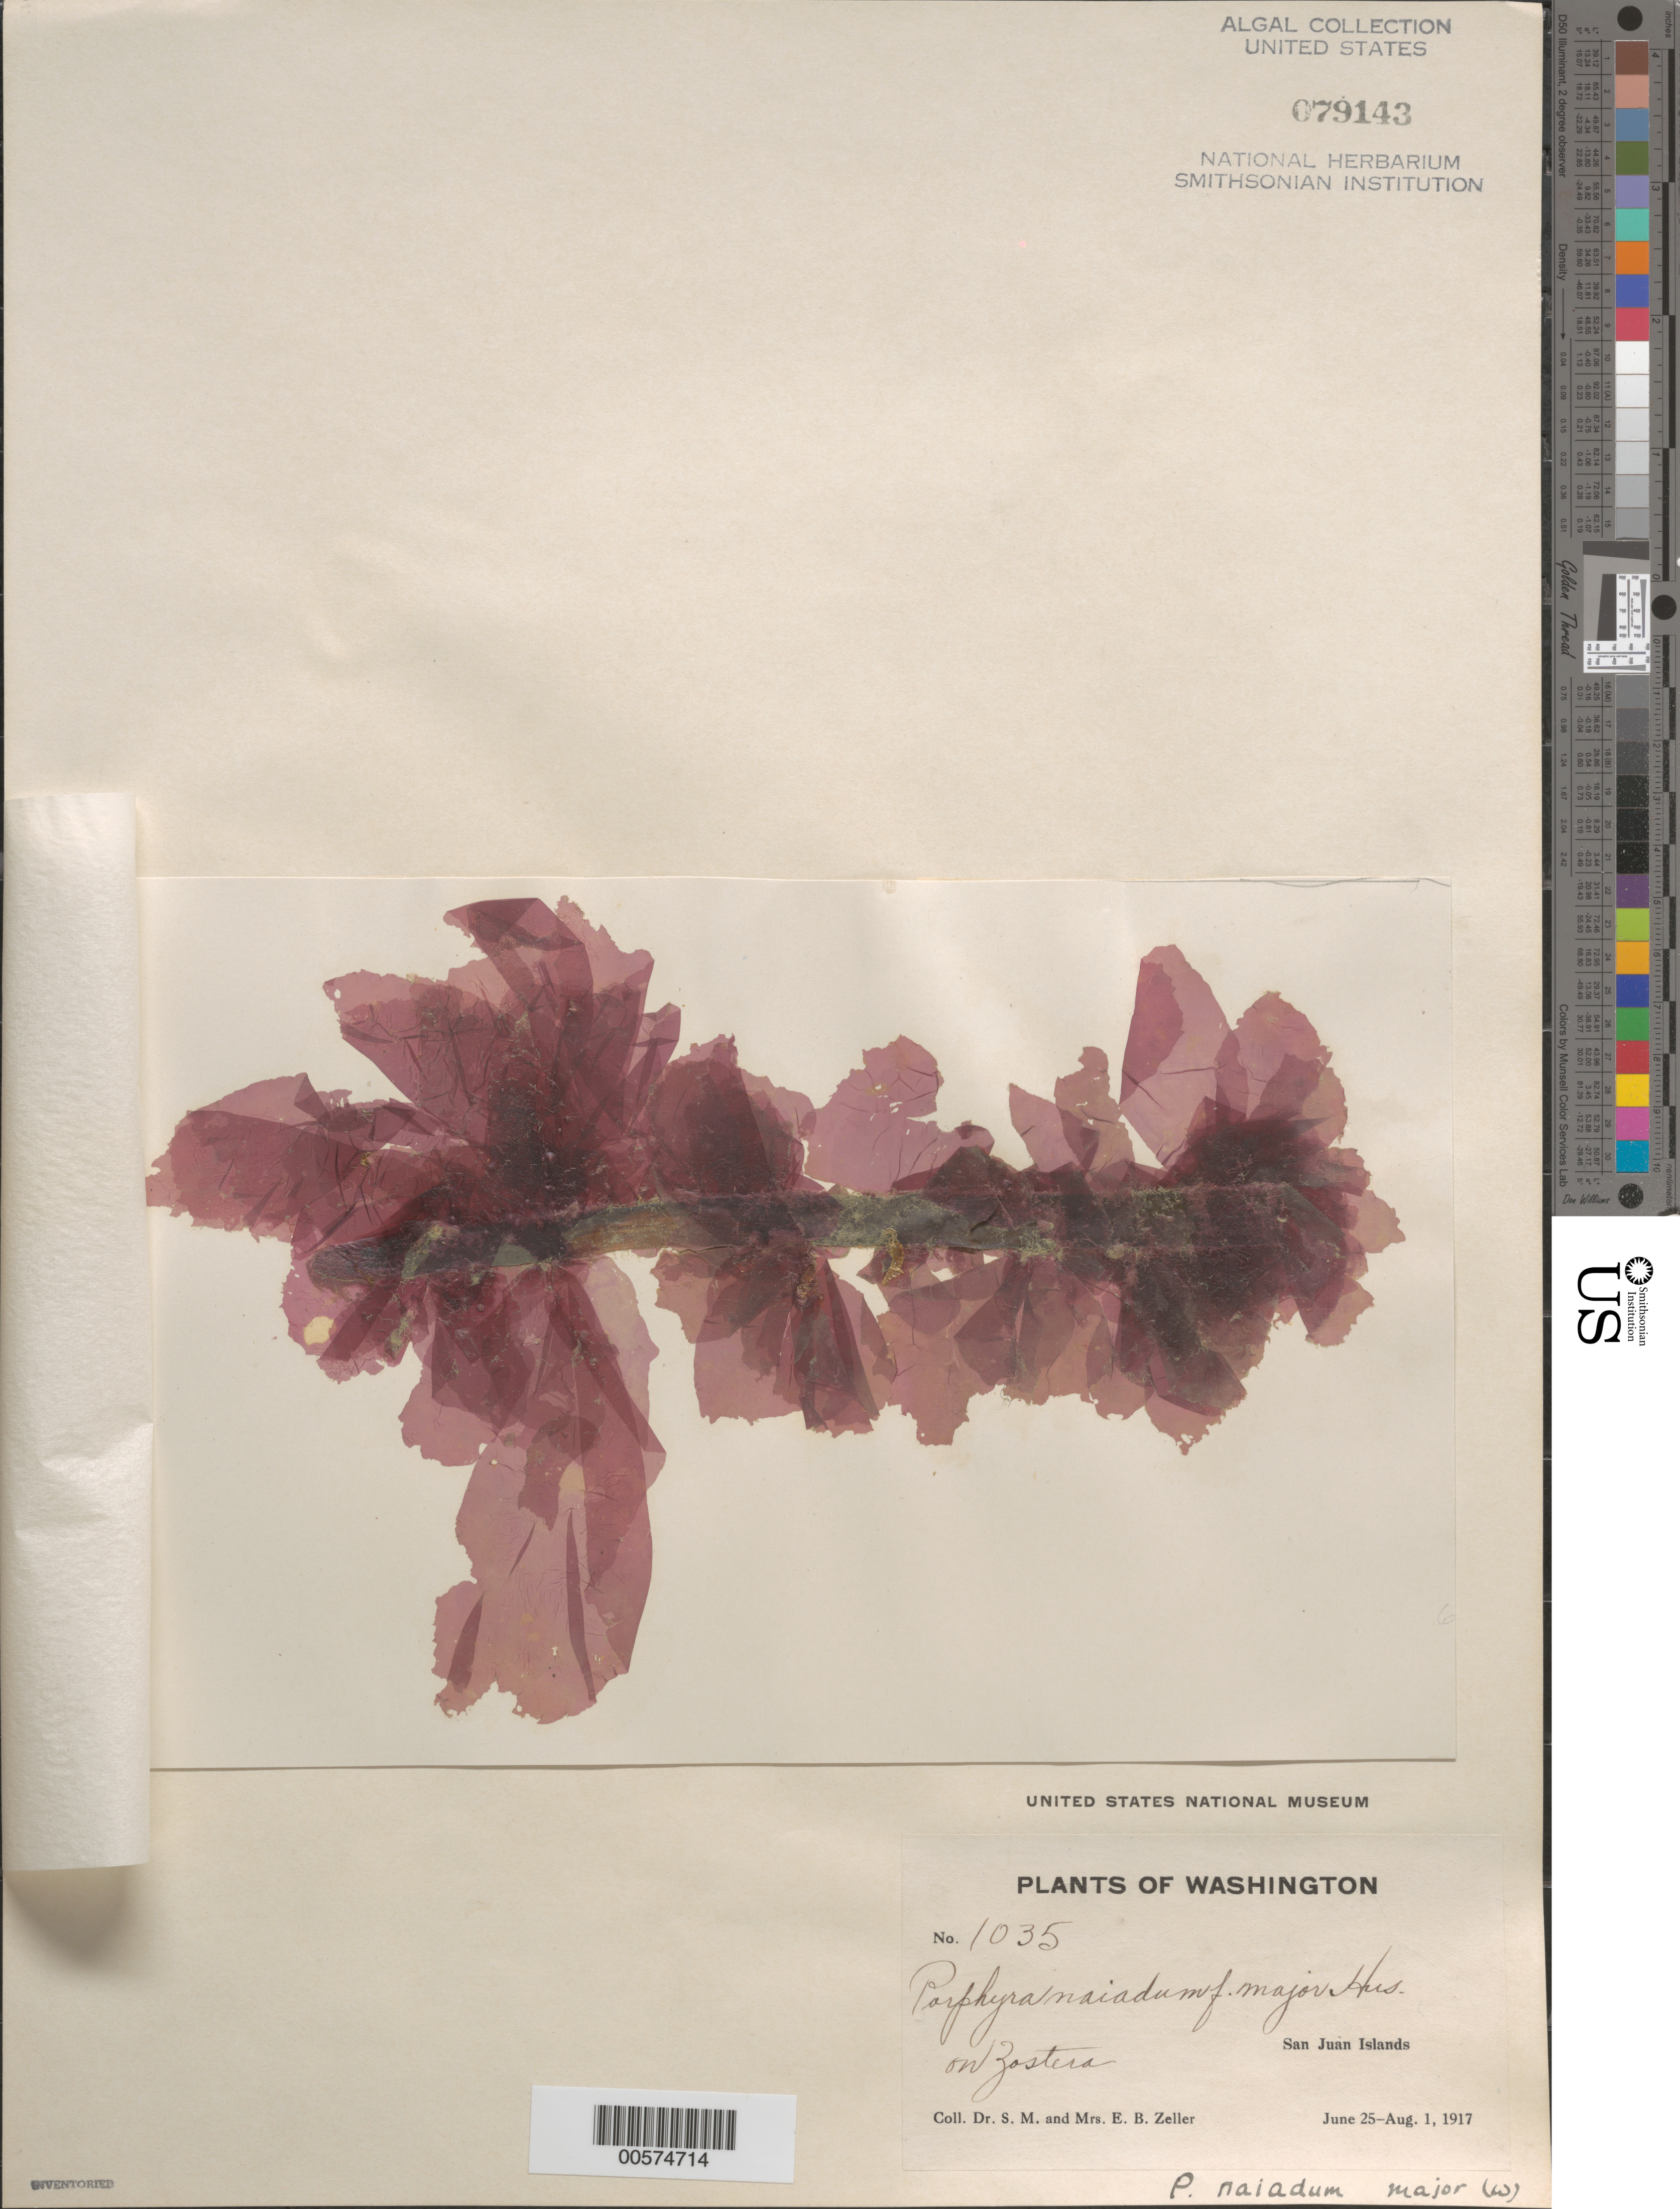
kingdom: Plantae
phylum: Rhodophyta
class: Compsopogonophyceae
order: Erythropeltidales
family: Erythrotrichiaceae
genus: Smithora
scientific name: Smithora naiadum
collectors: S. Zeller & E. Zeller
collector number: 1035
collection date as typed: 25 Jun 1917 to 01 Aug 1917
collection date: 1917-06-25/1917-08-01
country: United States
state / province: Washington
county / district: San Juan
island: San Juan Islands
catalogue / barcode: US 79143